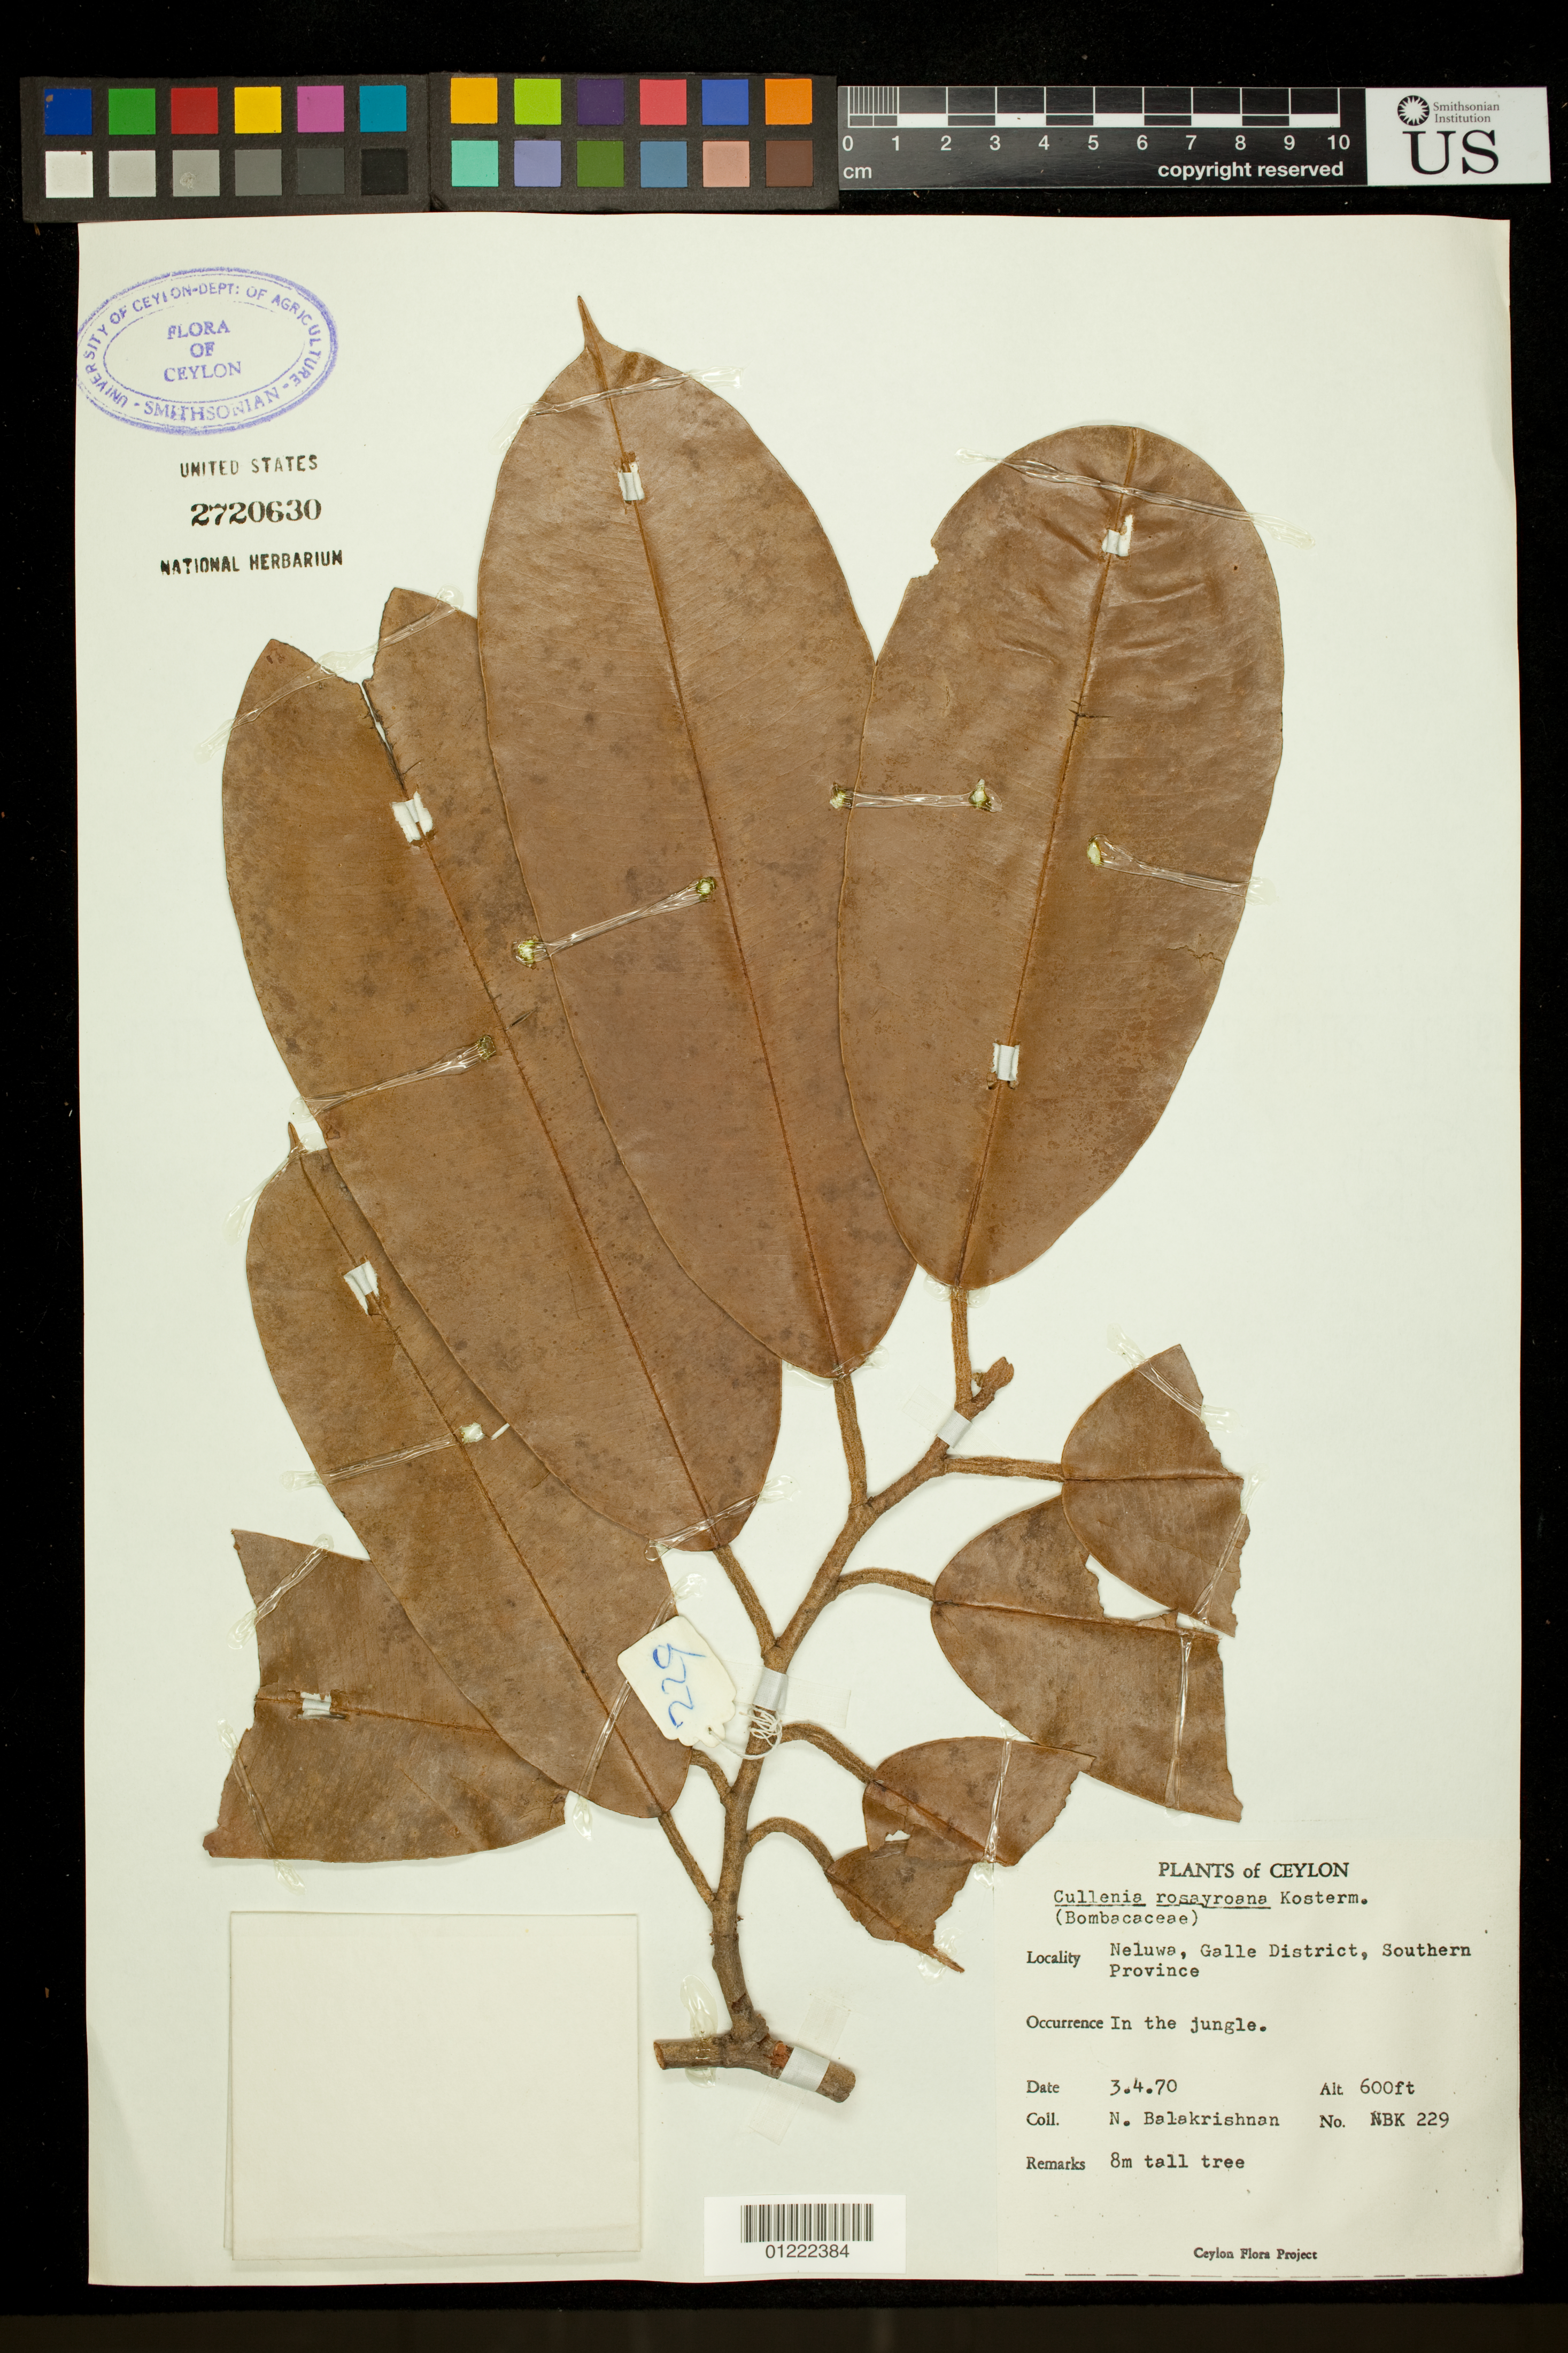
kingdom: Plantae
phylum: Tracheophyta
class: Magnoliopsida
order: Malvales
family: Malvaceae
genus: Cullenia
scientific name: Cullenia rosayroana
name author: Kosterm.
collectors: N. Balakrishnan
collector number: NBK 229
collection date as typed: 4/3/1970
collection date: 1970-04-03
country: Sri Lanka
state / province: Southern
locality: Neluwa, Galle District, Southern Province. In the jungle.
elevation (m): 183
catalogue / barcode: US 2720630